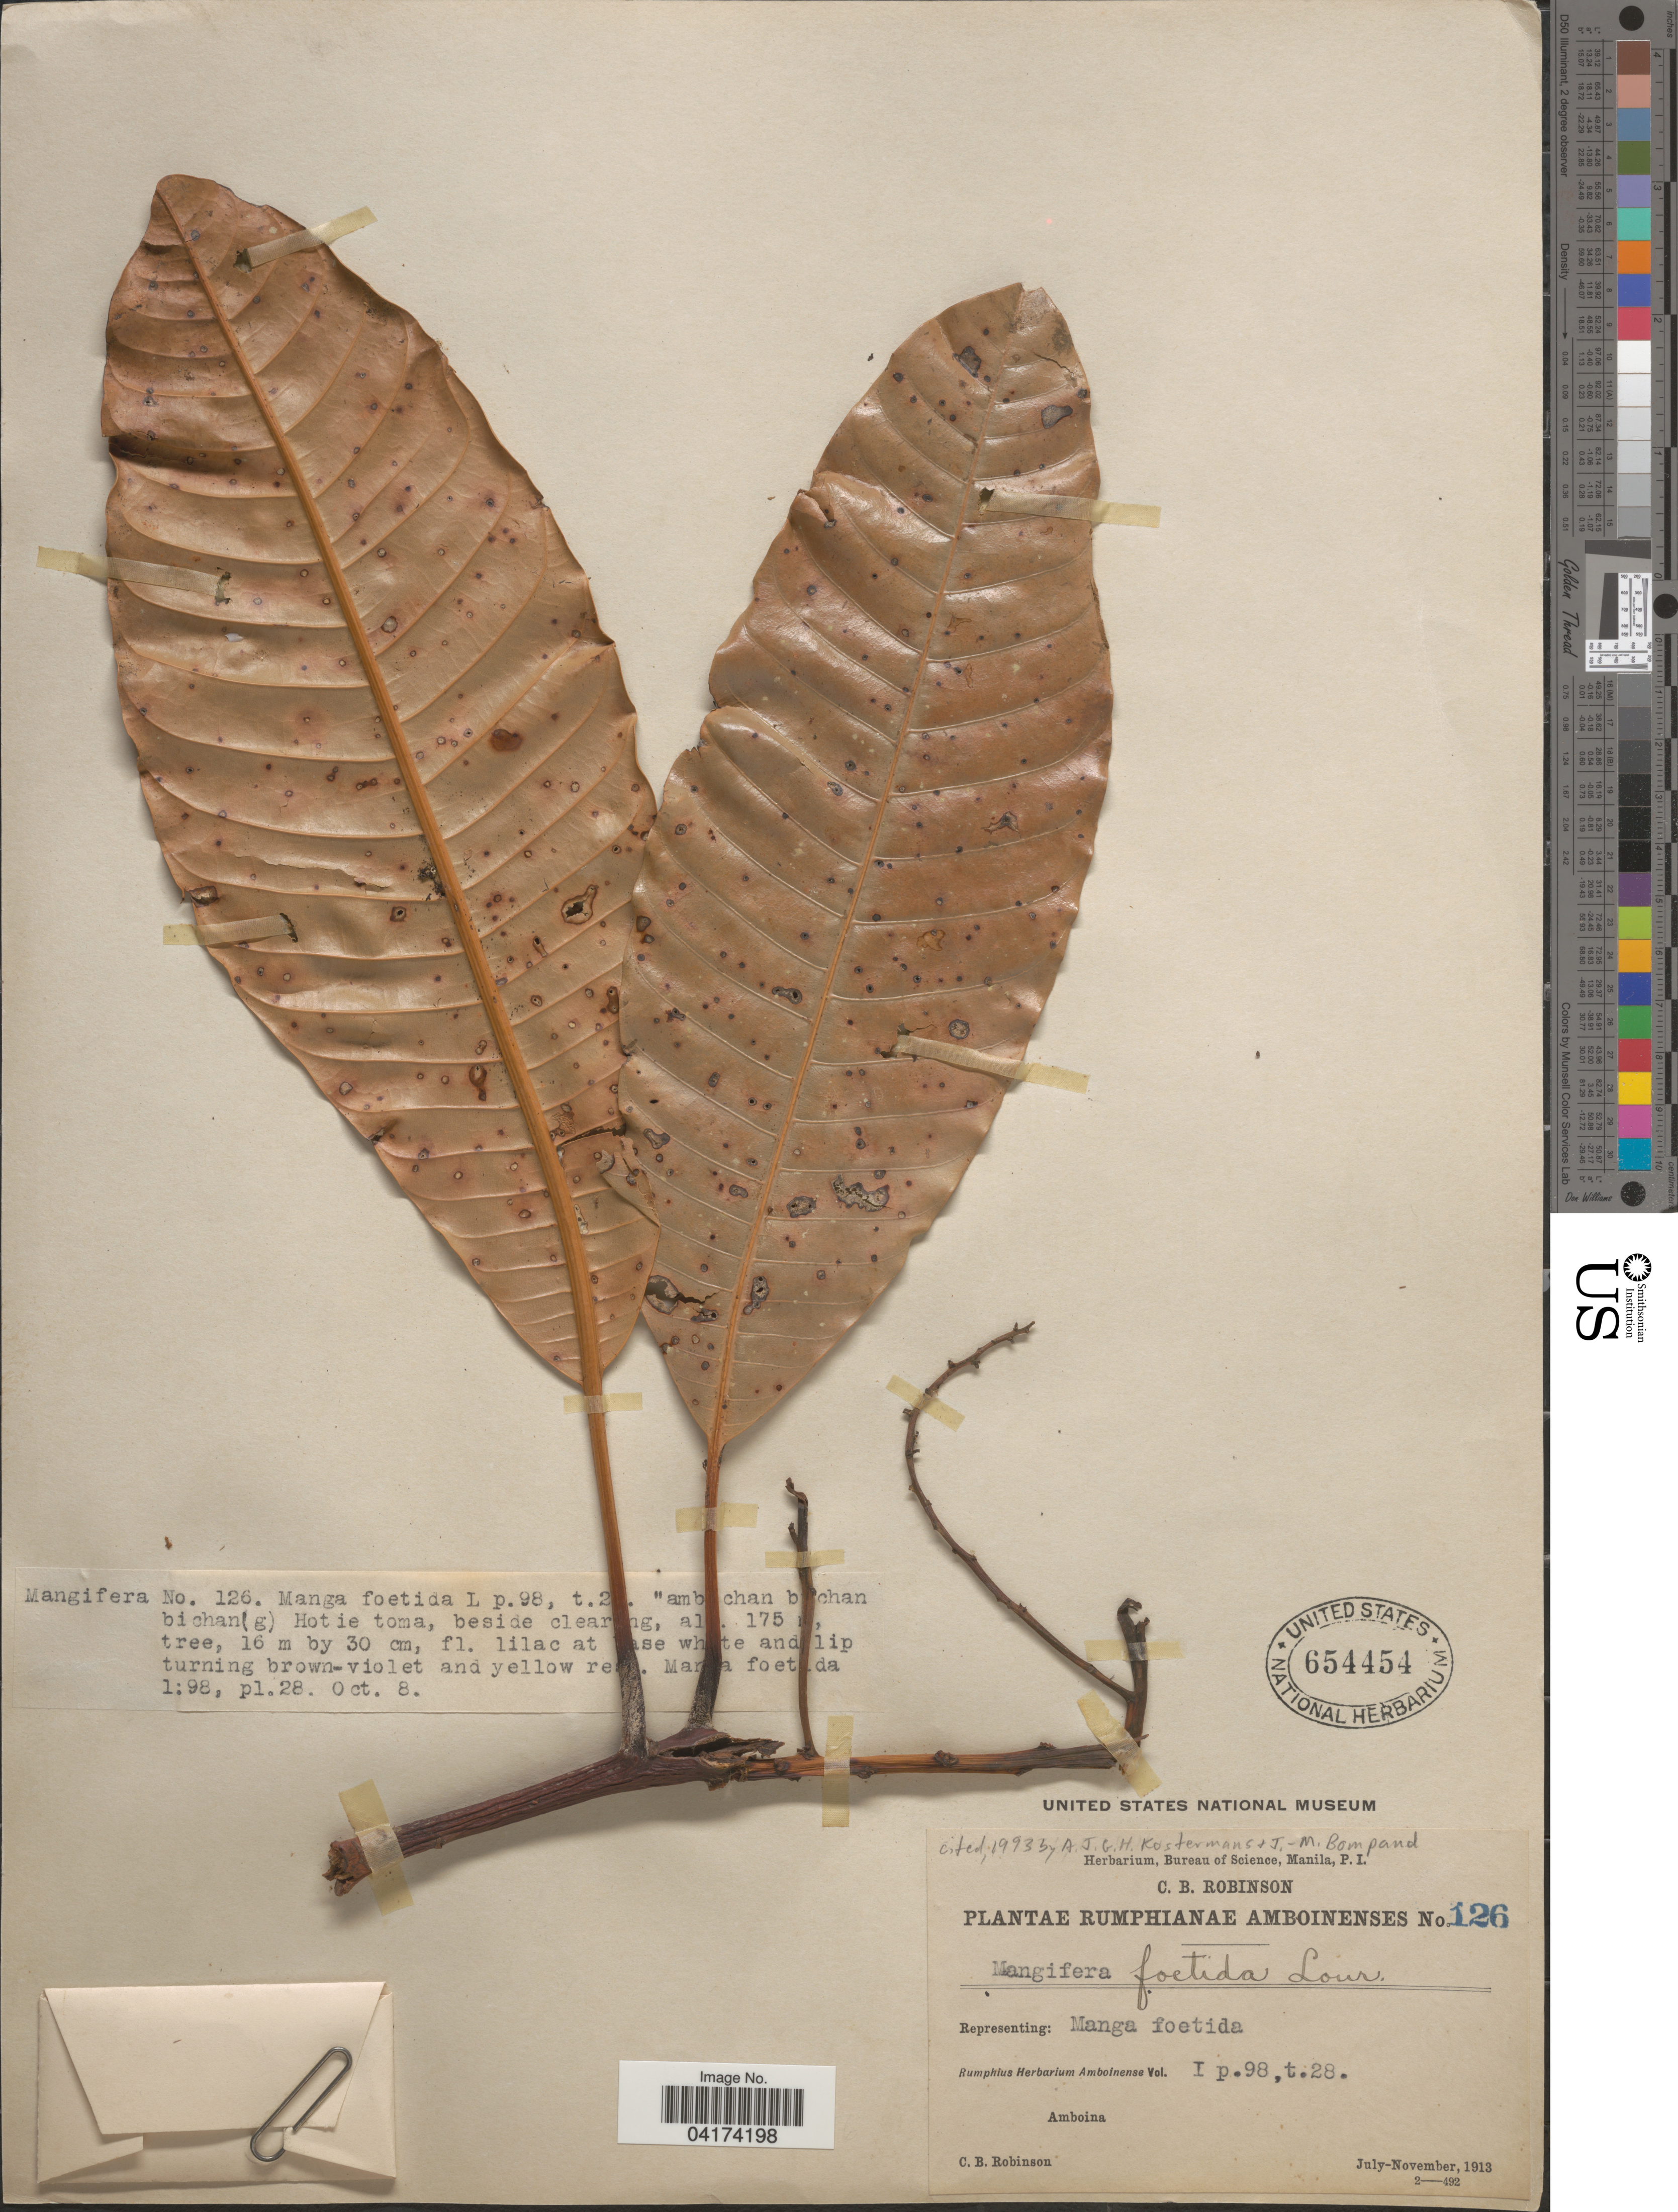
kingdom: Plantae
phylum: Tracheophyta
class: Magnoliopsida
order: Sapindales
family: Anacardiaceae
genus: Mangifera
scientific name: Mangifera foetida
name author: Lour.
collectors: C. Robinson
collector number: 126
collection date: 1913-07/1913-11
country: Indonesia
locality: Amboina.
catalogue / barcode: US 654454